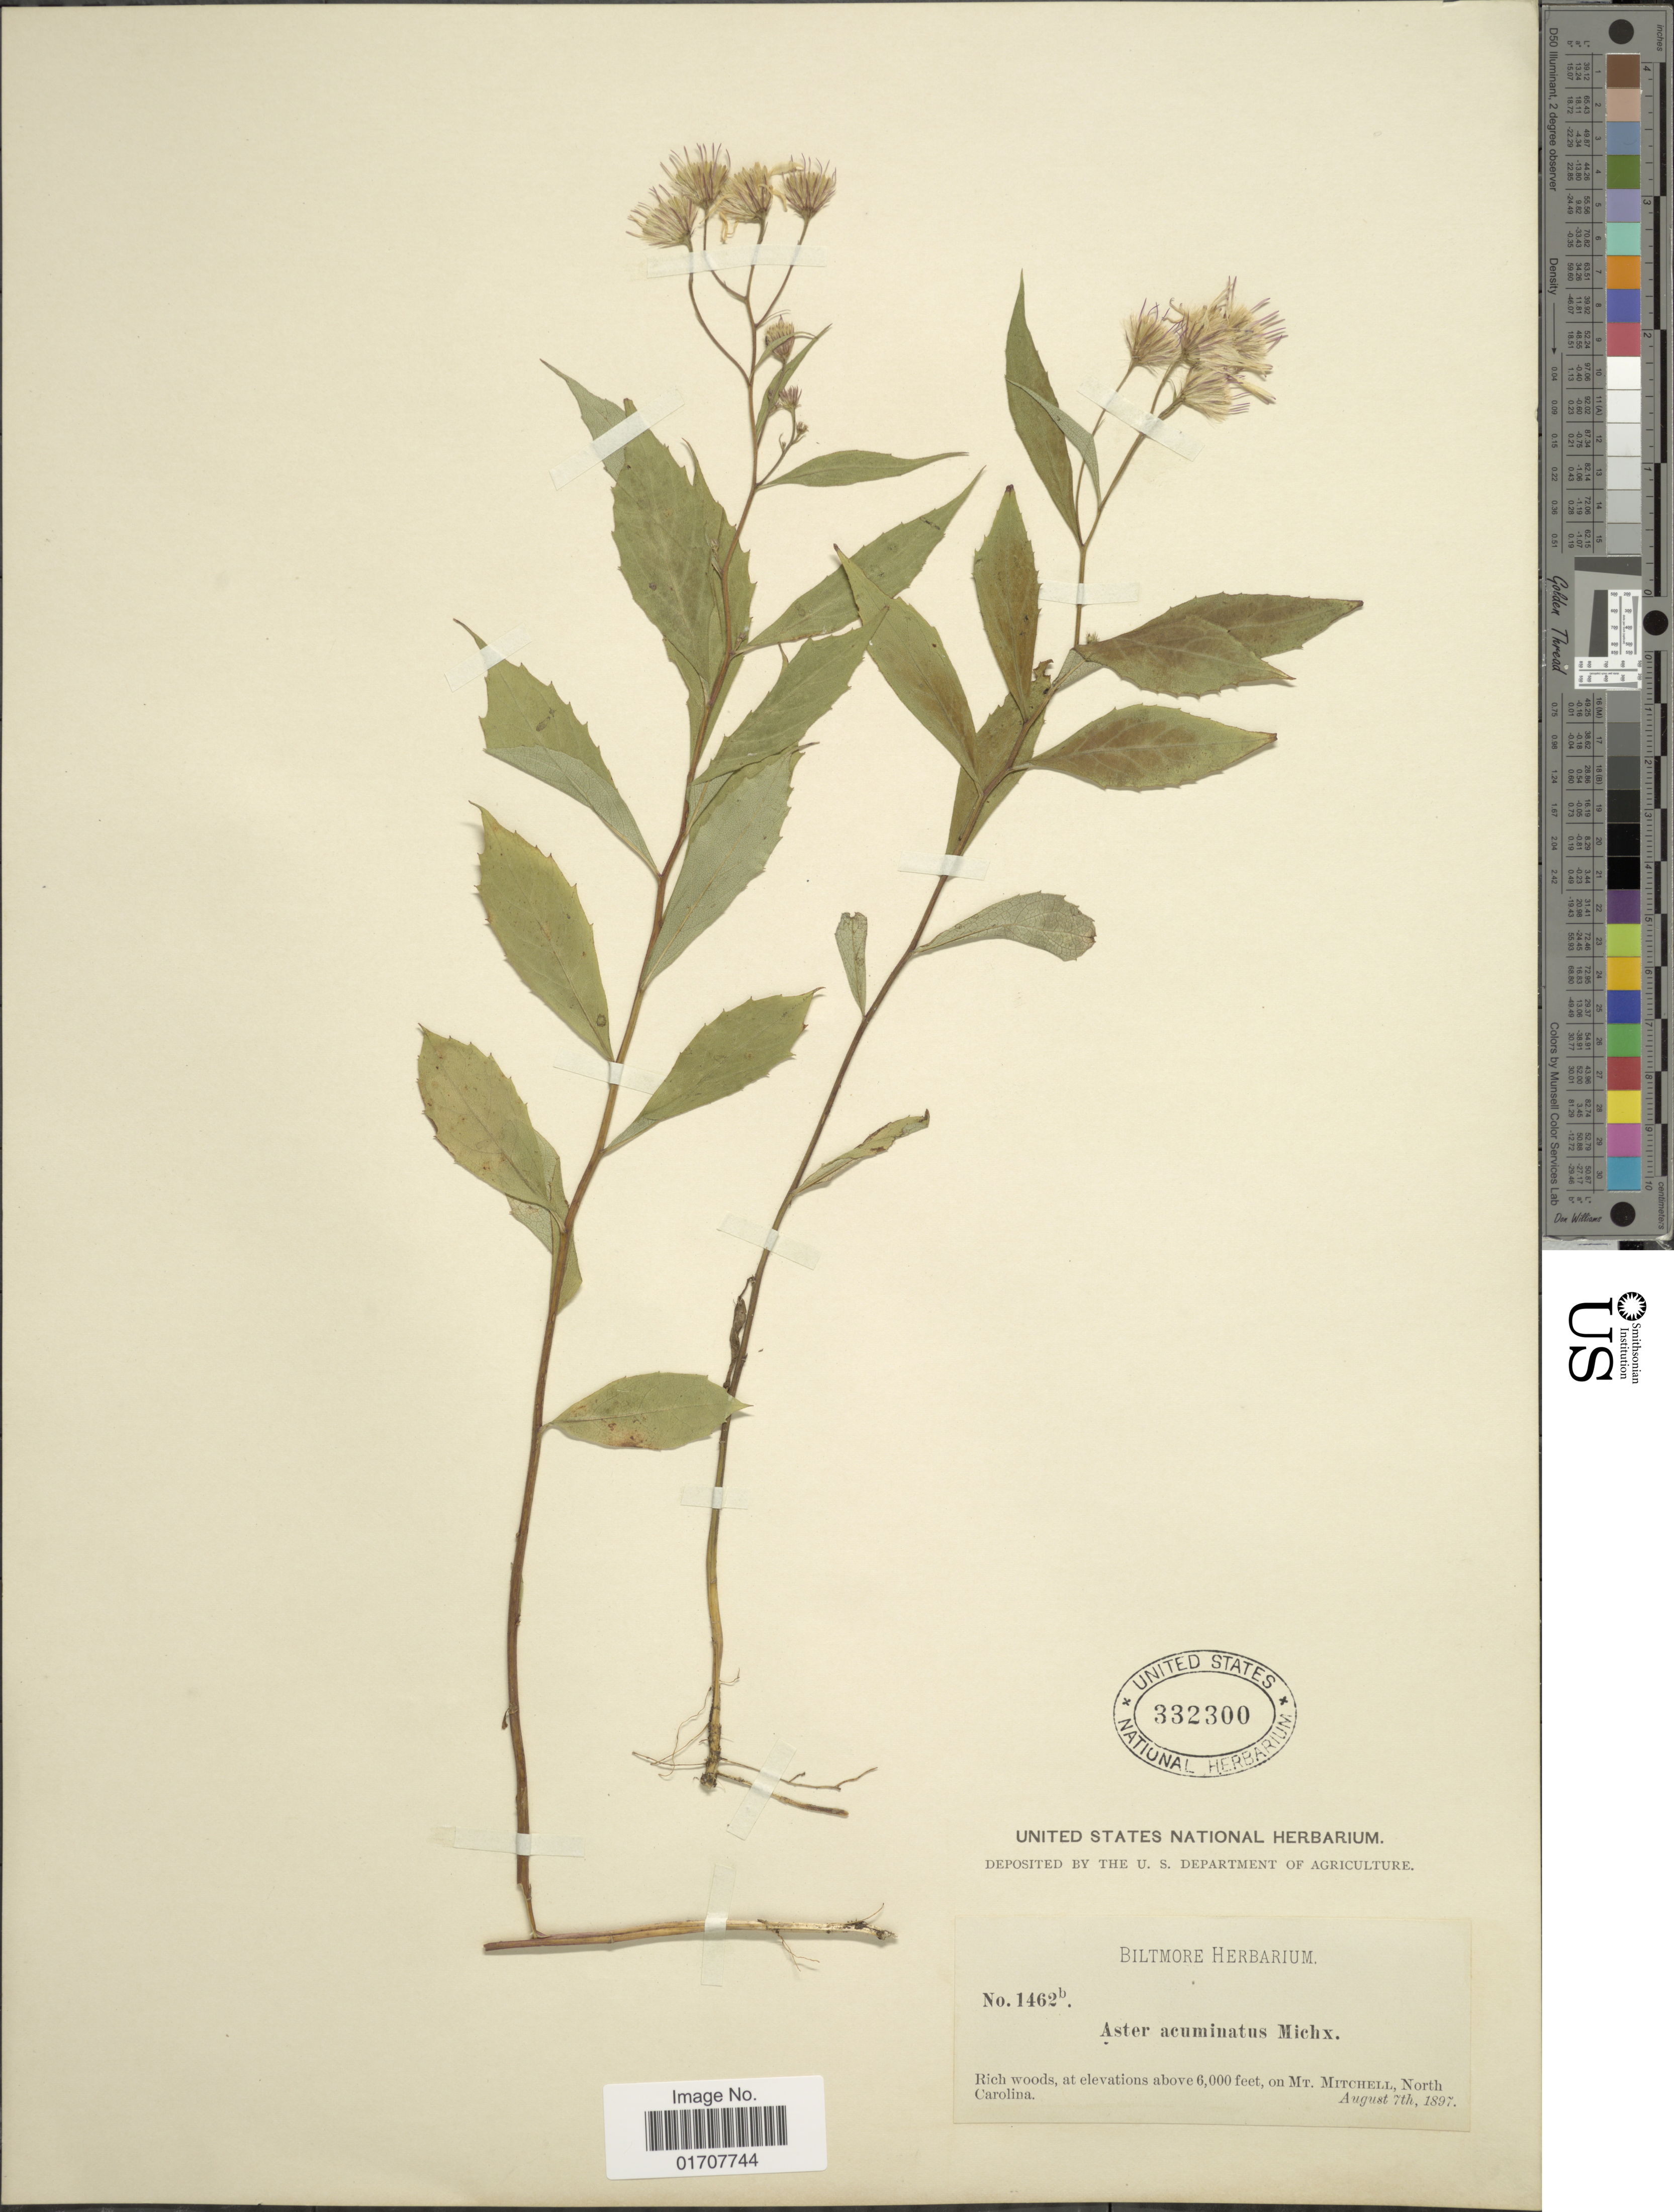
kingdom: Plantae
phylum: Tracheophyta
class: Magnoliopsida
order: Asterales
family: Asteraceae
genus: Oclemena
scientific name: Oclemena acuminata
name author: (Michx.) Greene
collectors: ex herb. Biltmore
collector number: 1462b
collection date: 1897-08-07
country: United States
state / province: North Carolina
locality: On Mt. Mitchell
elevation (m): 1829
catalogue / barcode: US 332300